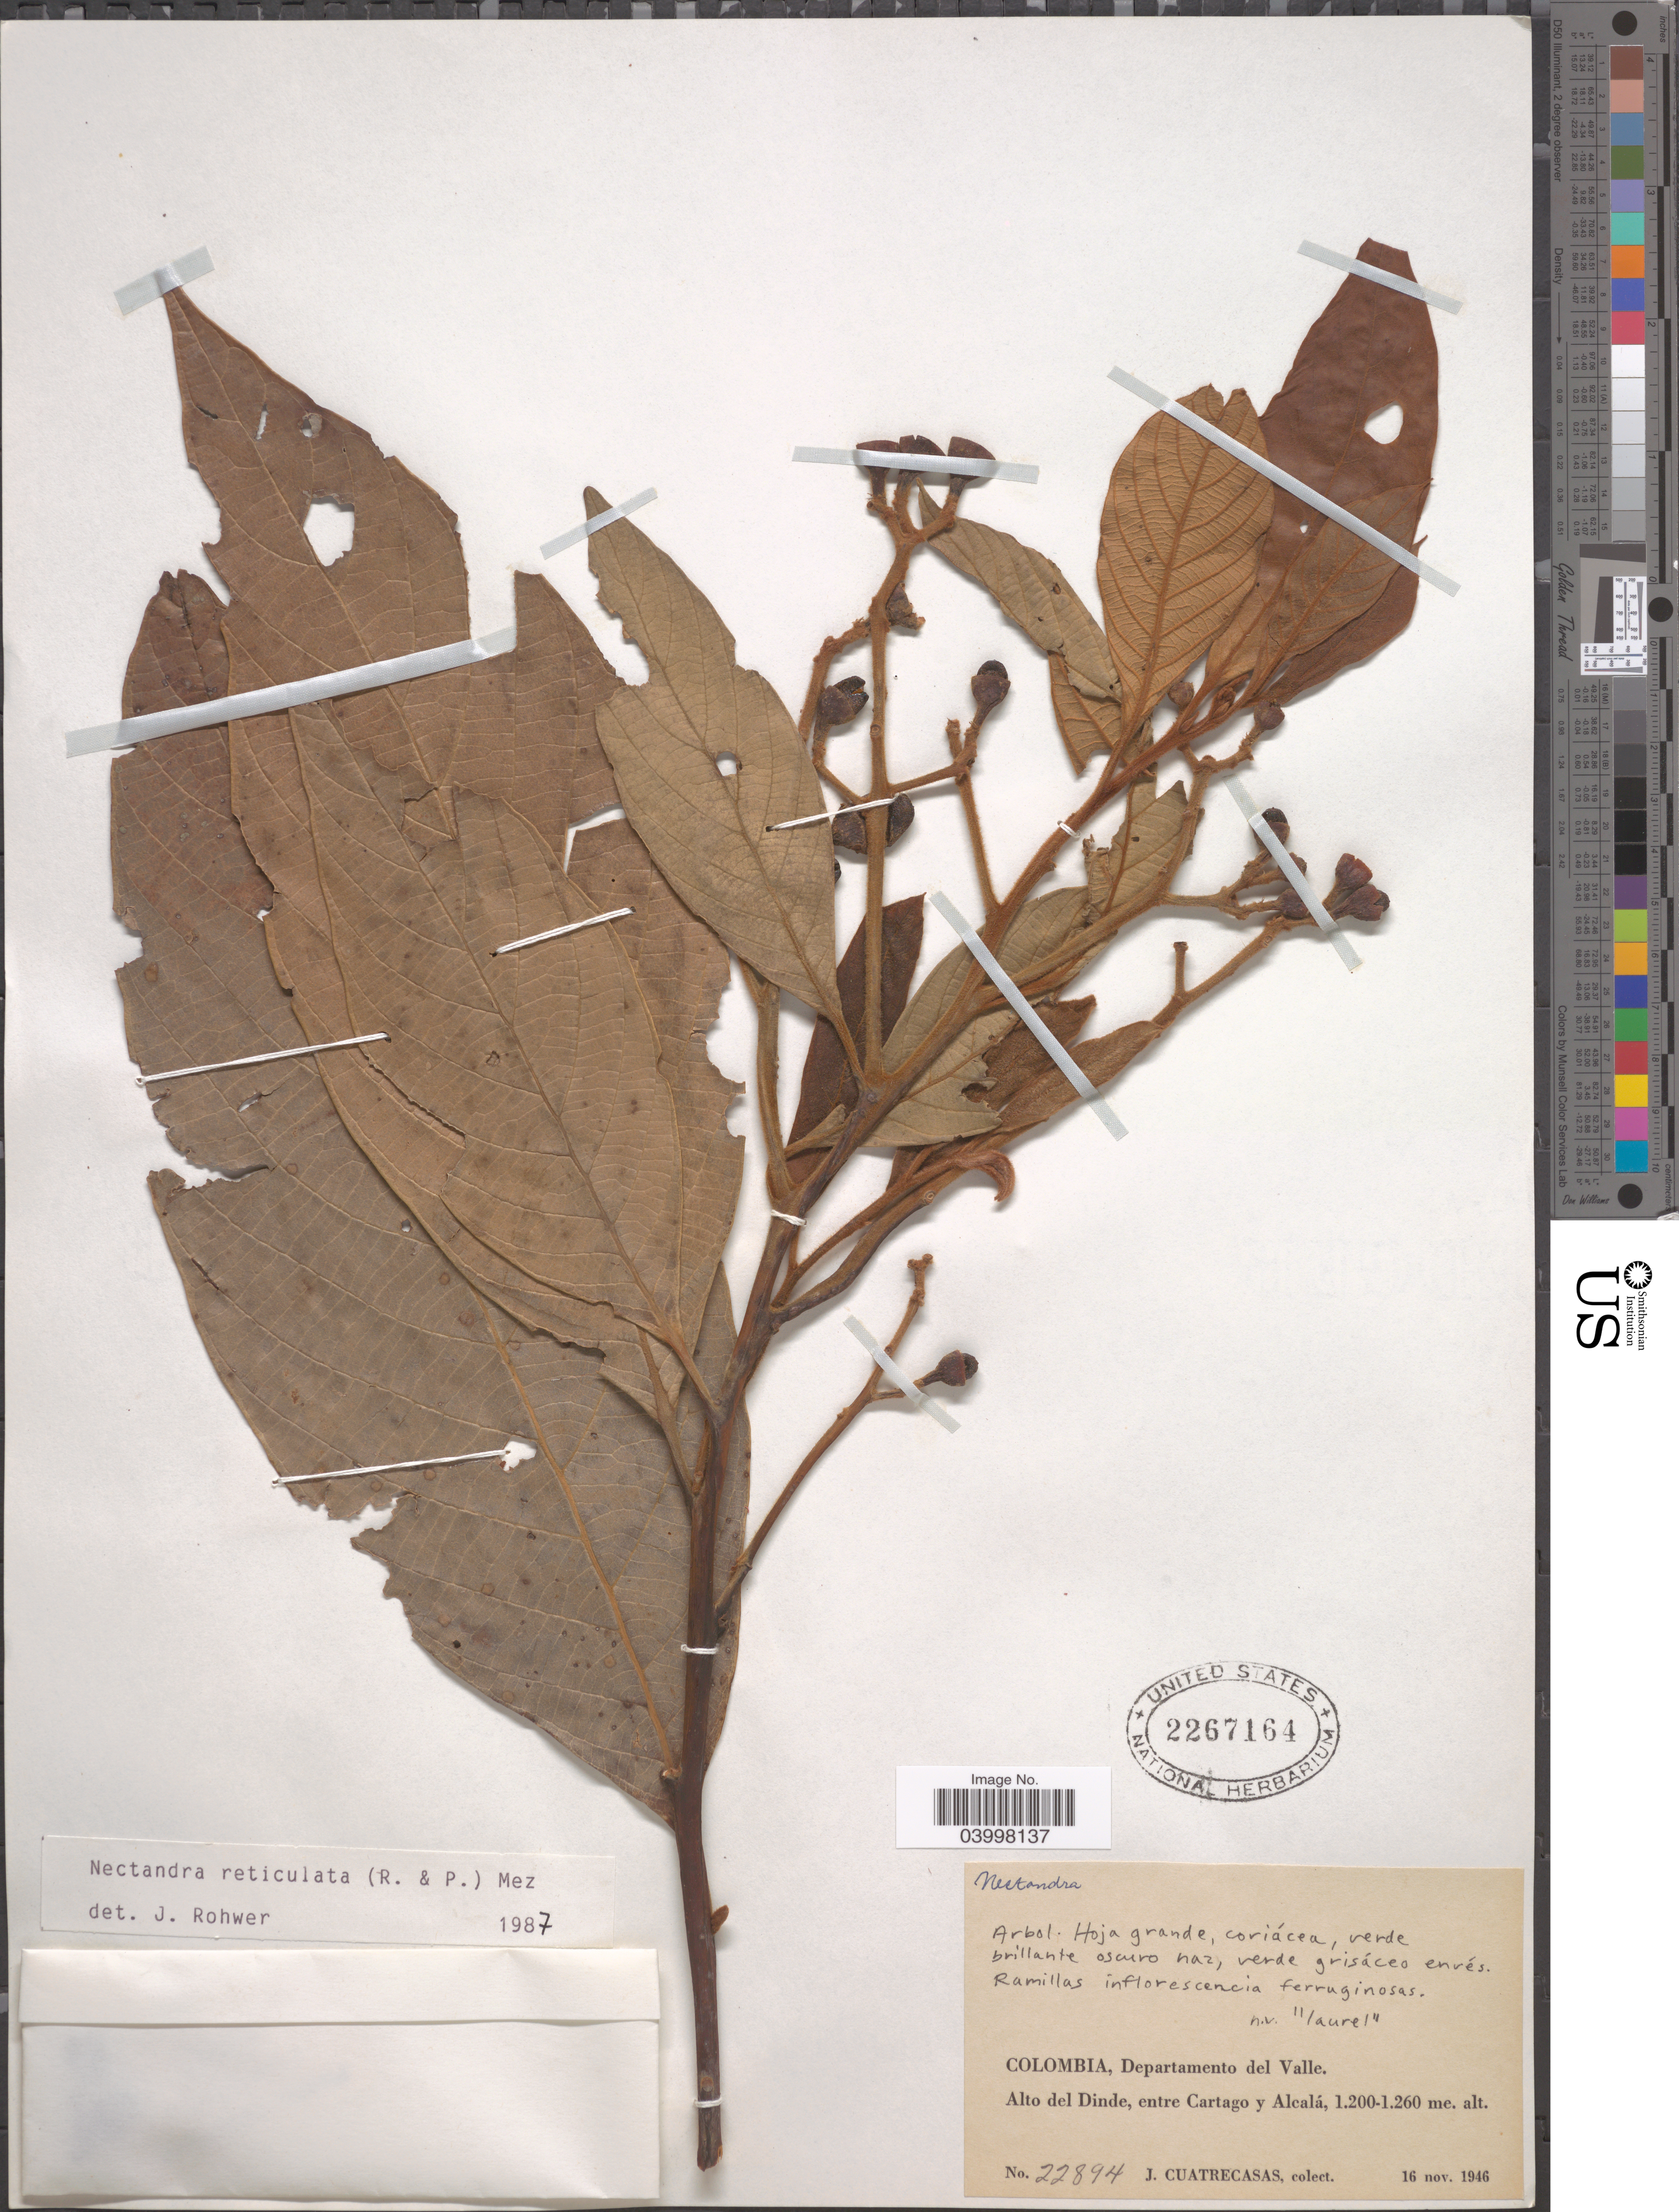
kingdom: Plantae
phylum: Tracheophyta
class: Magnoliopsida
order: Laurales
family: Lauraceae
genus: Nectandra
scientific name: Nectandra reticulata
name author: (Ruiz & Pav.) Mez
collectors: J. Cuatrecasas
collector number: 22894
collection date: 1946-11-16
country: Colombia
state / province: Valle del Cauca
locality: Departamento del Valle. Alto del Dinde, entre Cartago y Alcalá.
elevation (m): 1200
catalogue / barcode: US 2267164